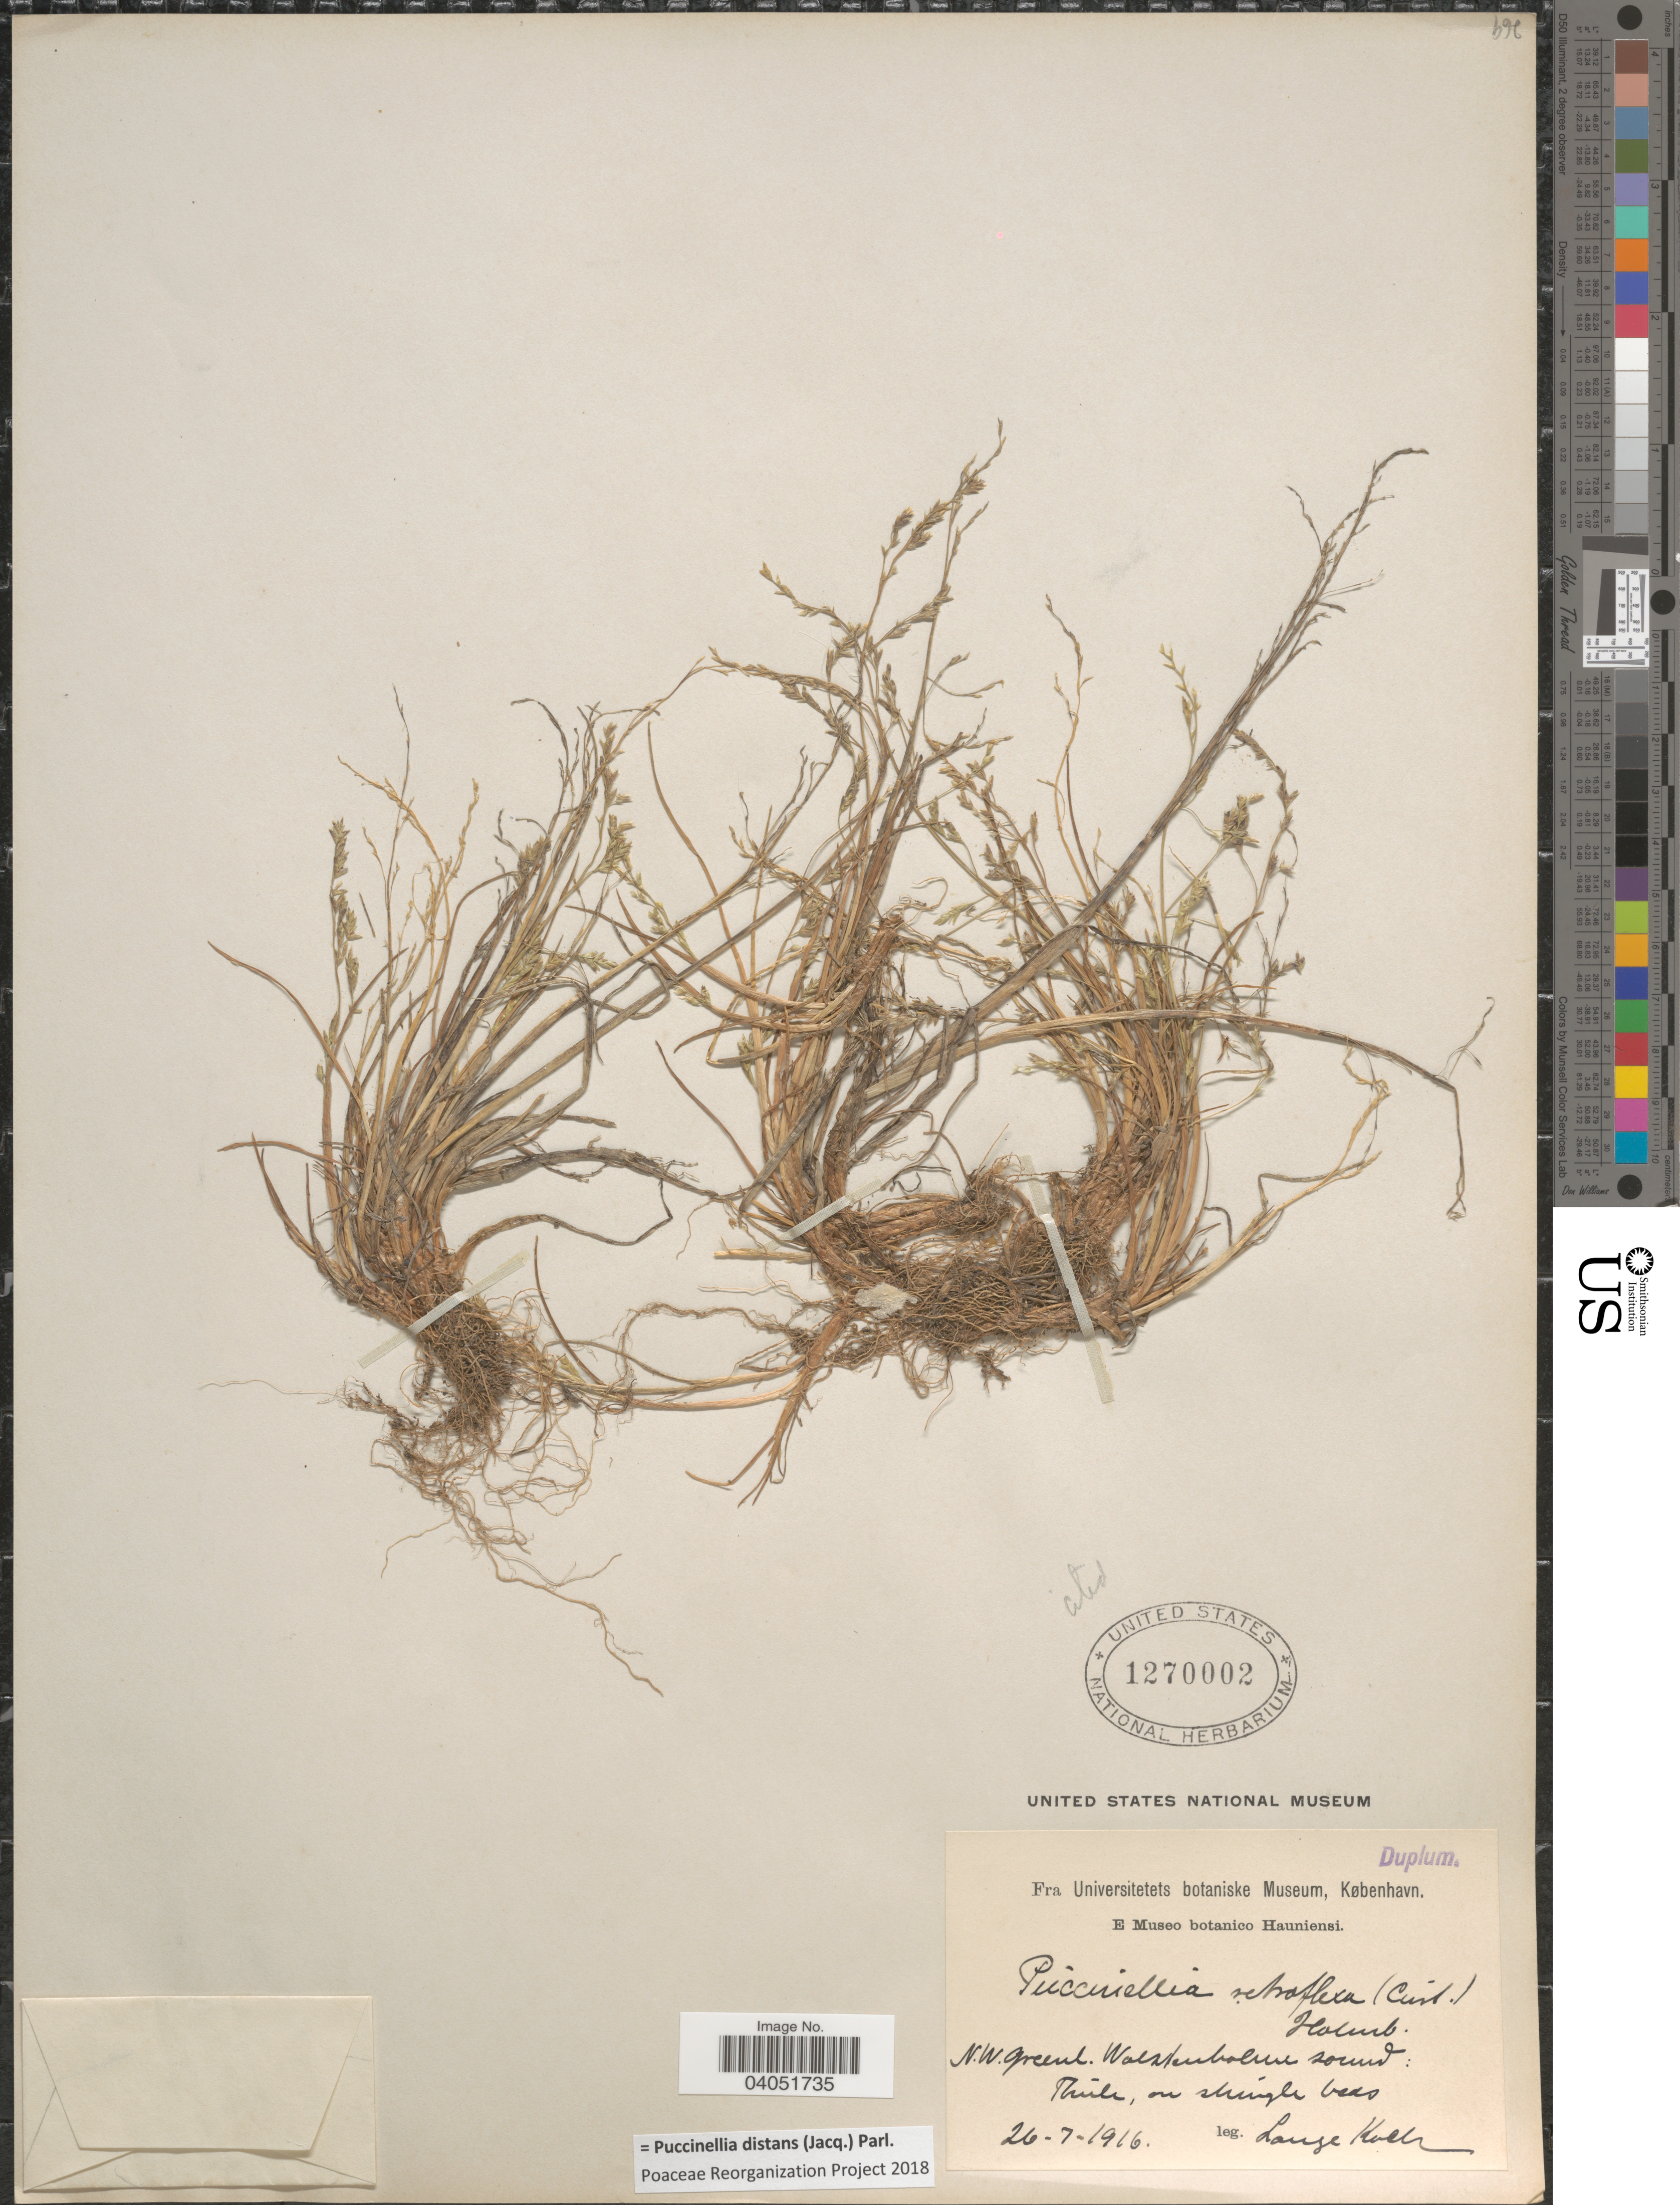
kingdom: Plantae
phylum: Tracheophyta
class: Liliopsida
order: Poales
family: Poaceae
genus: Puccinellia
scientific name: Puccinellia distans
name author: (Jacq.) Parl.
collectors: L. Koelz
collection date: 1916-07-26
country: Greenland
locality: N.W. Greenl. Wolstenholme sound: Thüle, on shingle beds.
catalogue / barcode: US 1270002